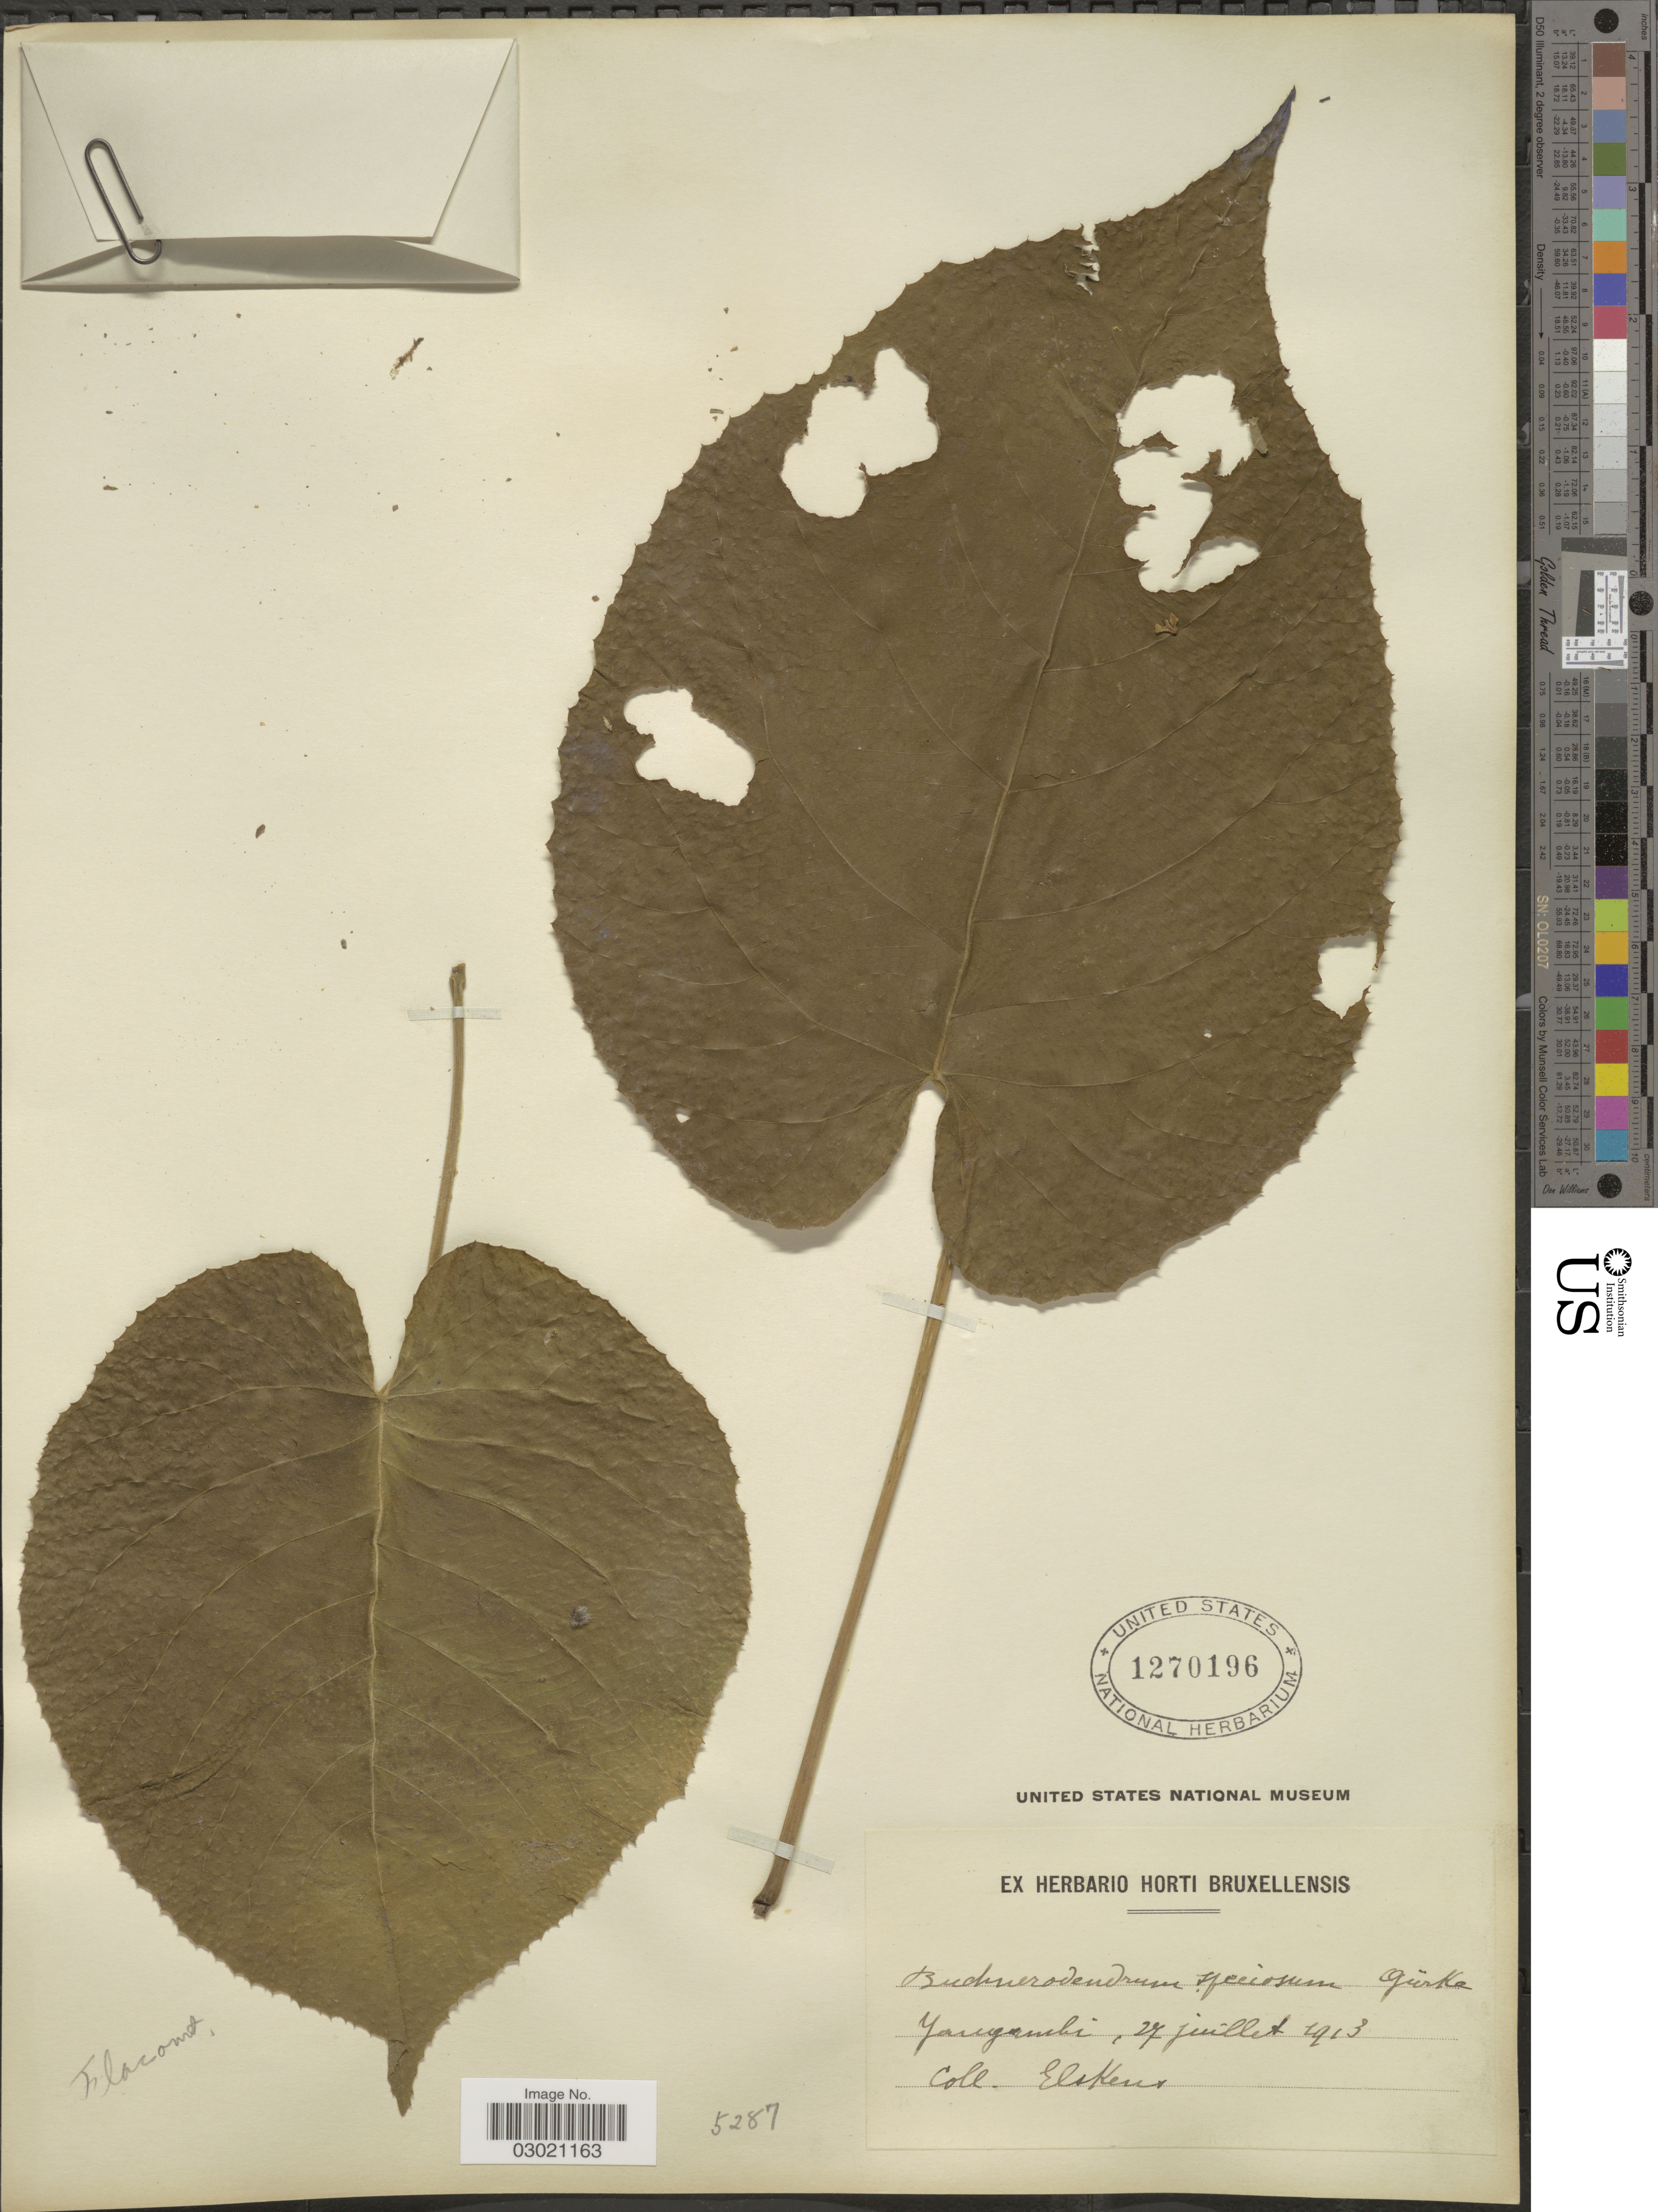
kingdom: Plantae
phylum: Tracheophyta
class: Magnoliopsida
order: Malpighiales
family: Achariaceae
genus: Buchnerodendron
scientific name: Buchnerodendron speciosum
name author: Gürke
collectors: Elskens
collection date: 1913-07-27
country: Congo, Democratic Republic of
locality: Yangambi.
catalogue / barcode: US 1270196